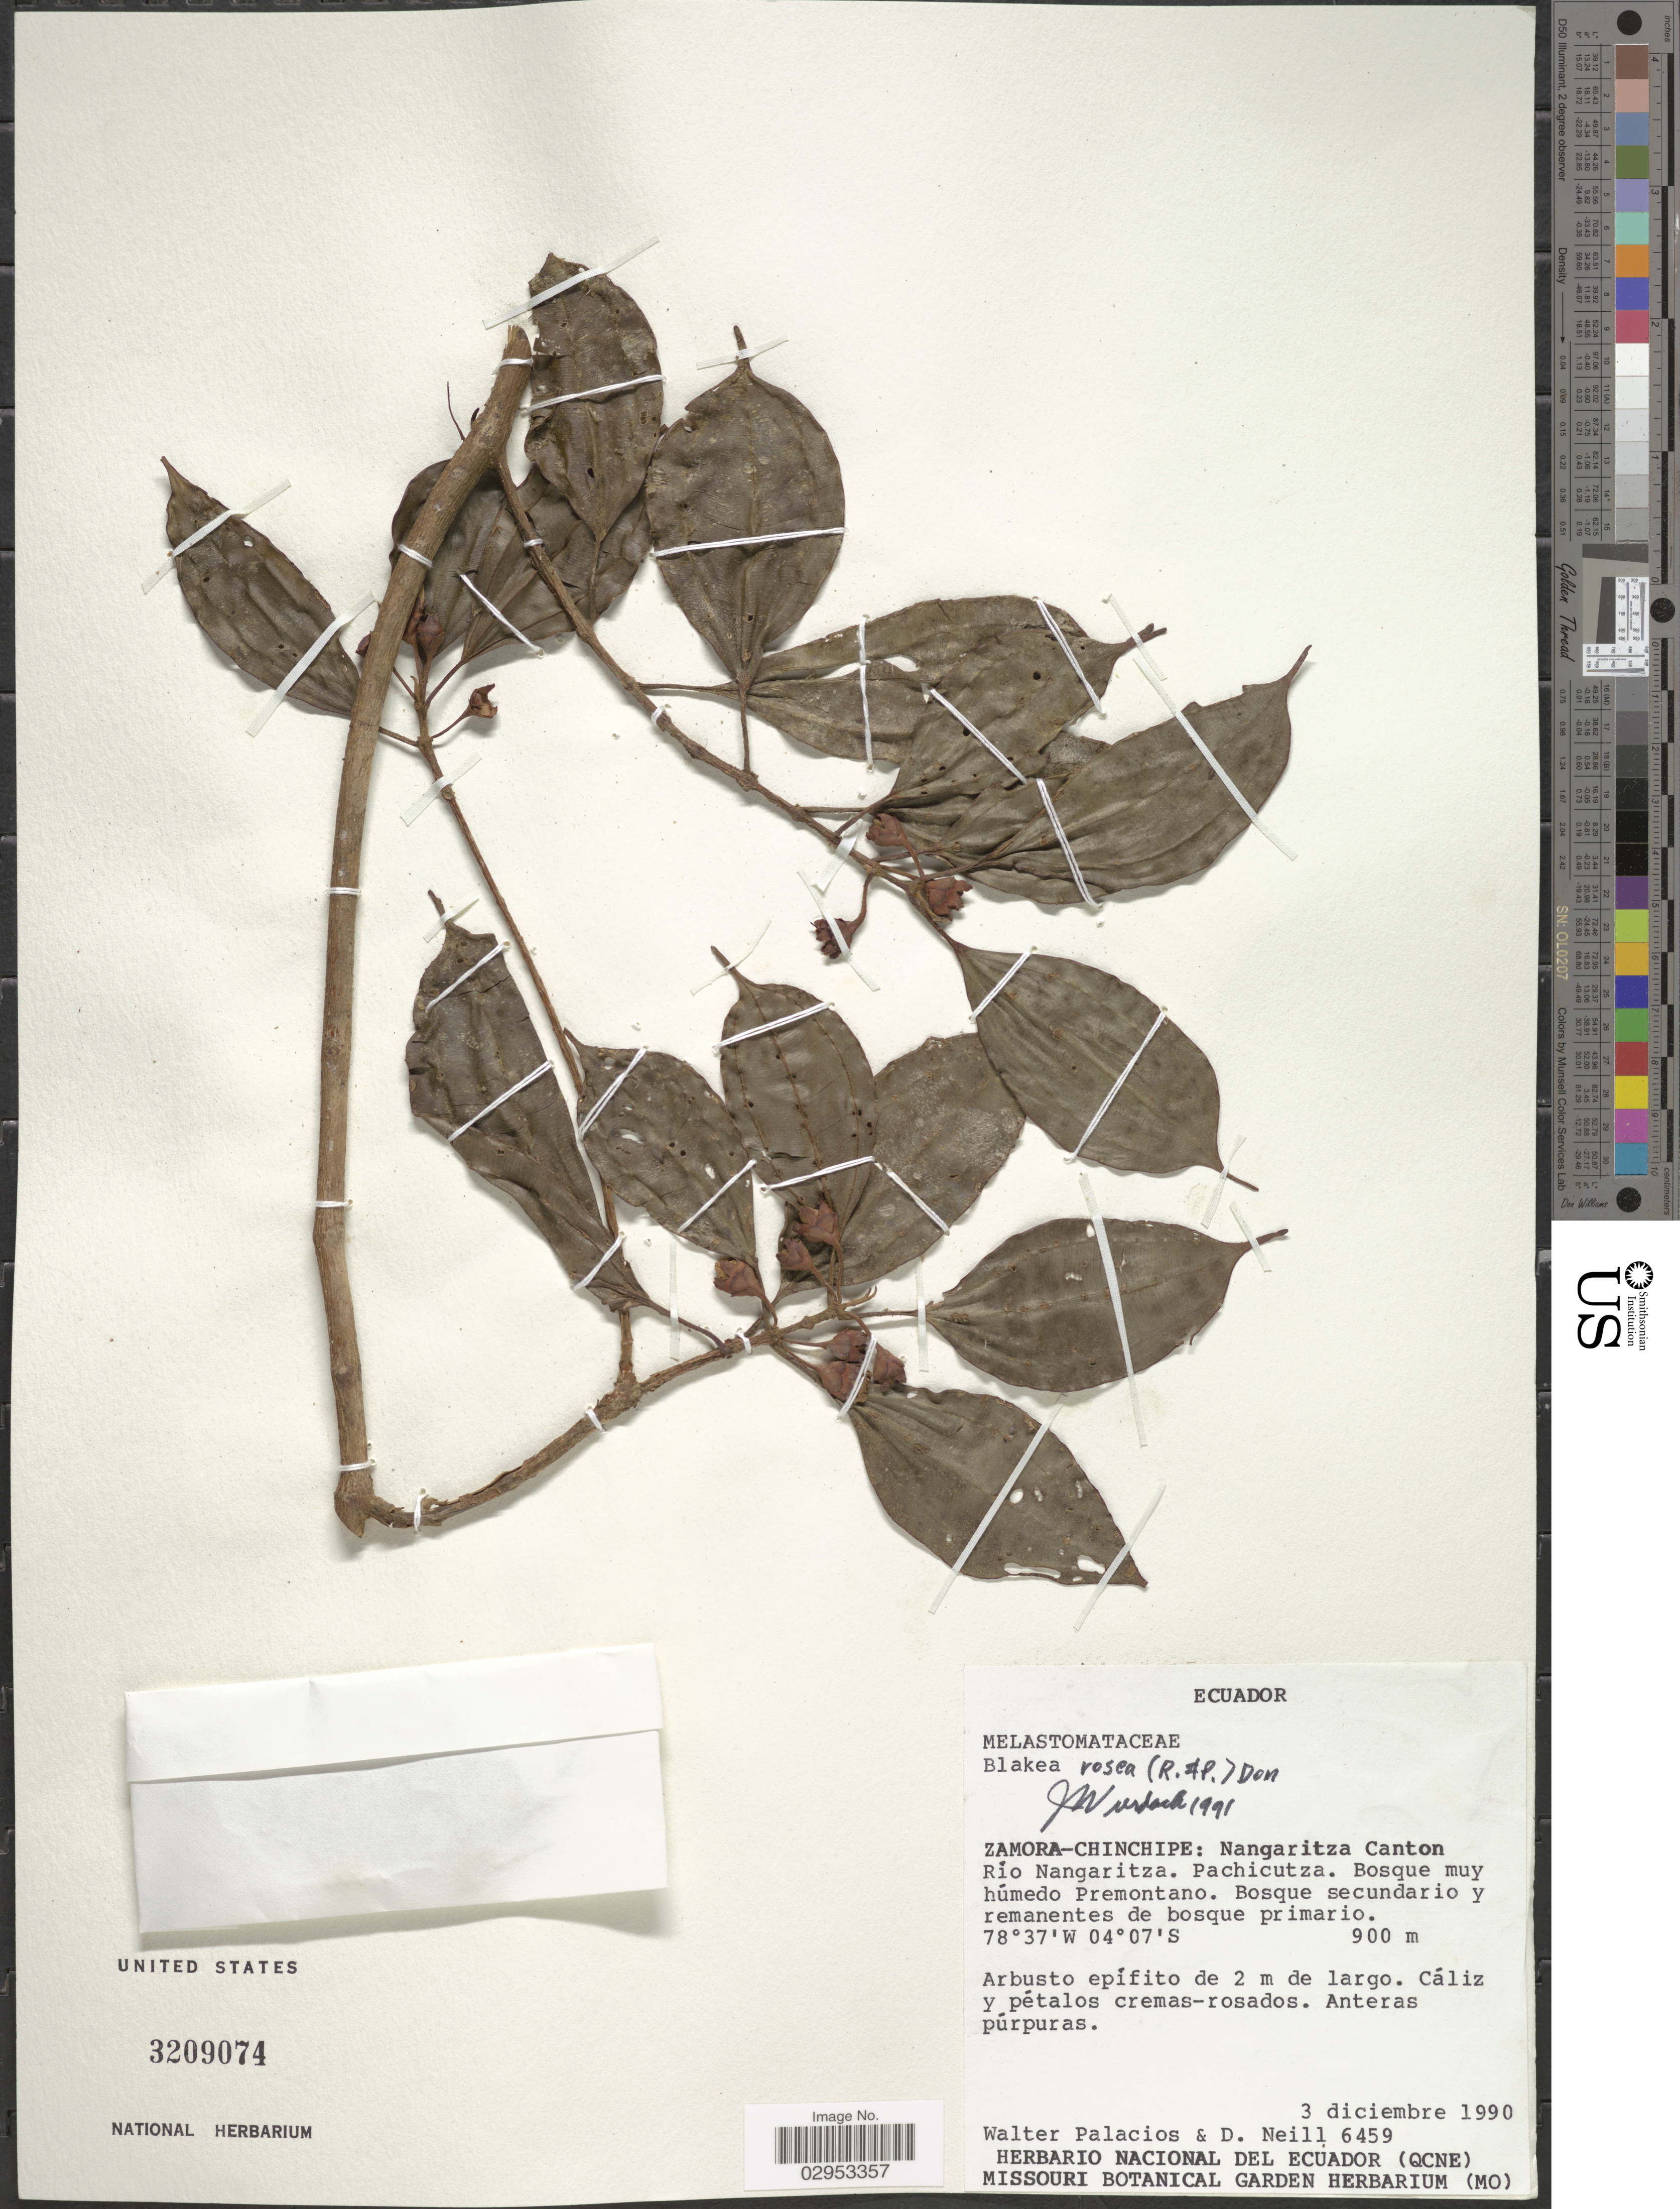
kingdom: Plantae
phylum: Tracheophyta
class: Magnoliopsida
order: Myrtales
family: Melastomataceae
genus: Blakea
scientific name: Blakea rosea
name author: D. Don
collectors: W. Palacios & D. Neill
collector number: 6459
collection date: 1990-12-03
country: Ecuador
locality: Zamora-Chinchipe: Nangaritza Canton. Río Nangaritza. Pachicutza.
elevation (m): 900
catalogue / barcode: US 3209074